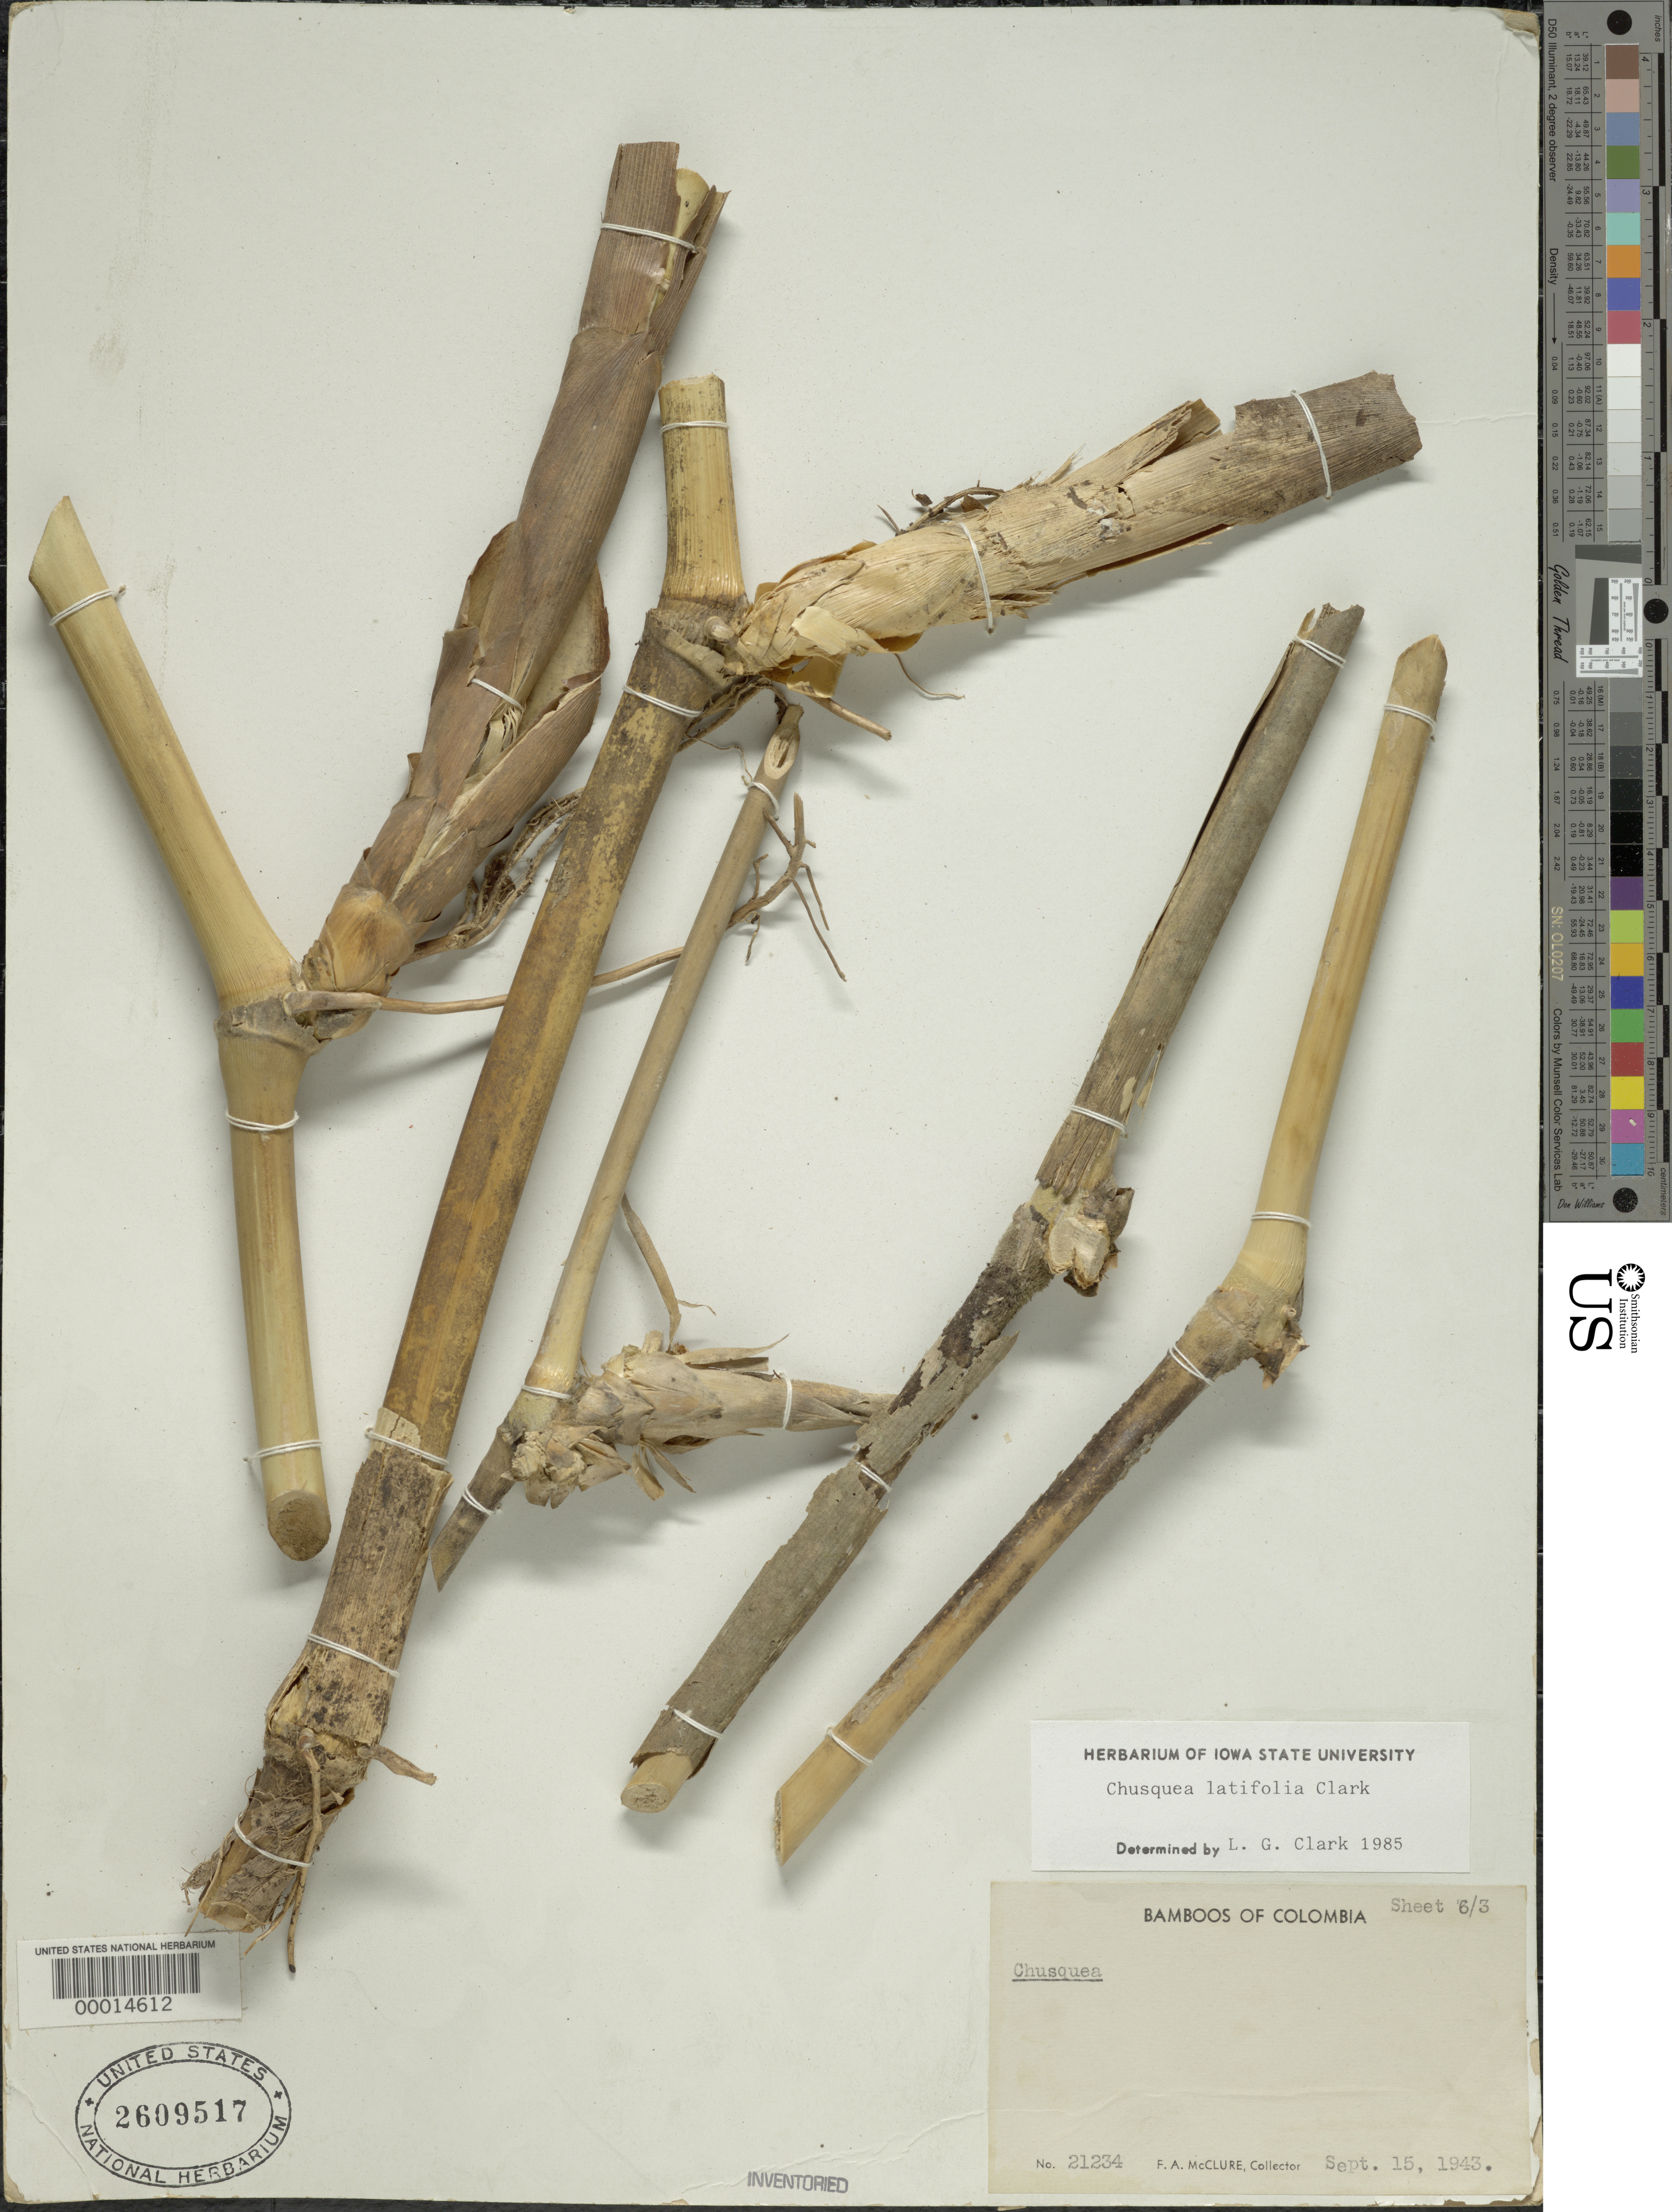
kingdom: Plantae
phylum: Tracheophyta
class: Liliopsida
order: Poales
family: Poaceae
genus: Chusquea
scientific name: Chusquea latifolia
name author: L.G. Clark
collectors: F. A. McClure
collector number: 21234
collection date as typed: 15 Sep 1943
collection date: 1943-09-15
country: Colombia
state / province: Cauca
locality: Cali-Buena Ventura Hwy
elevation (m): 2000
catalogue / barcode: US 2609517